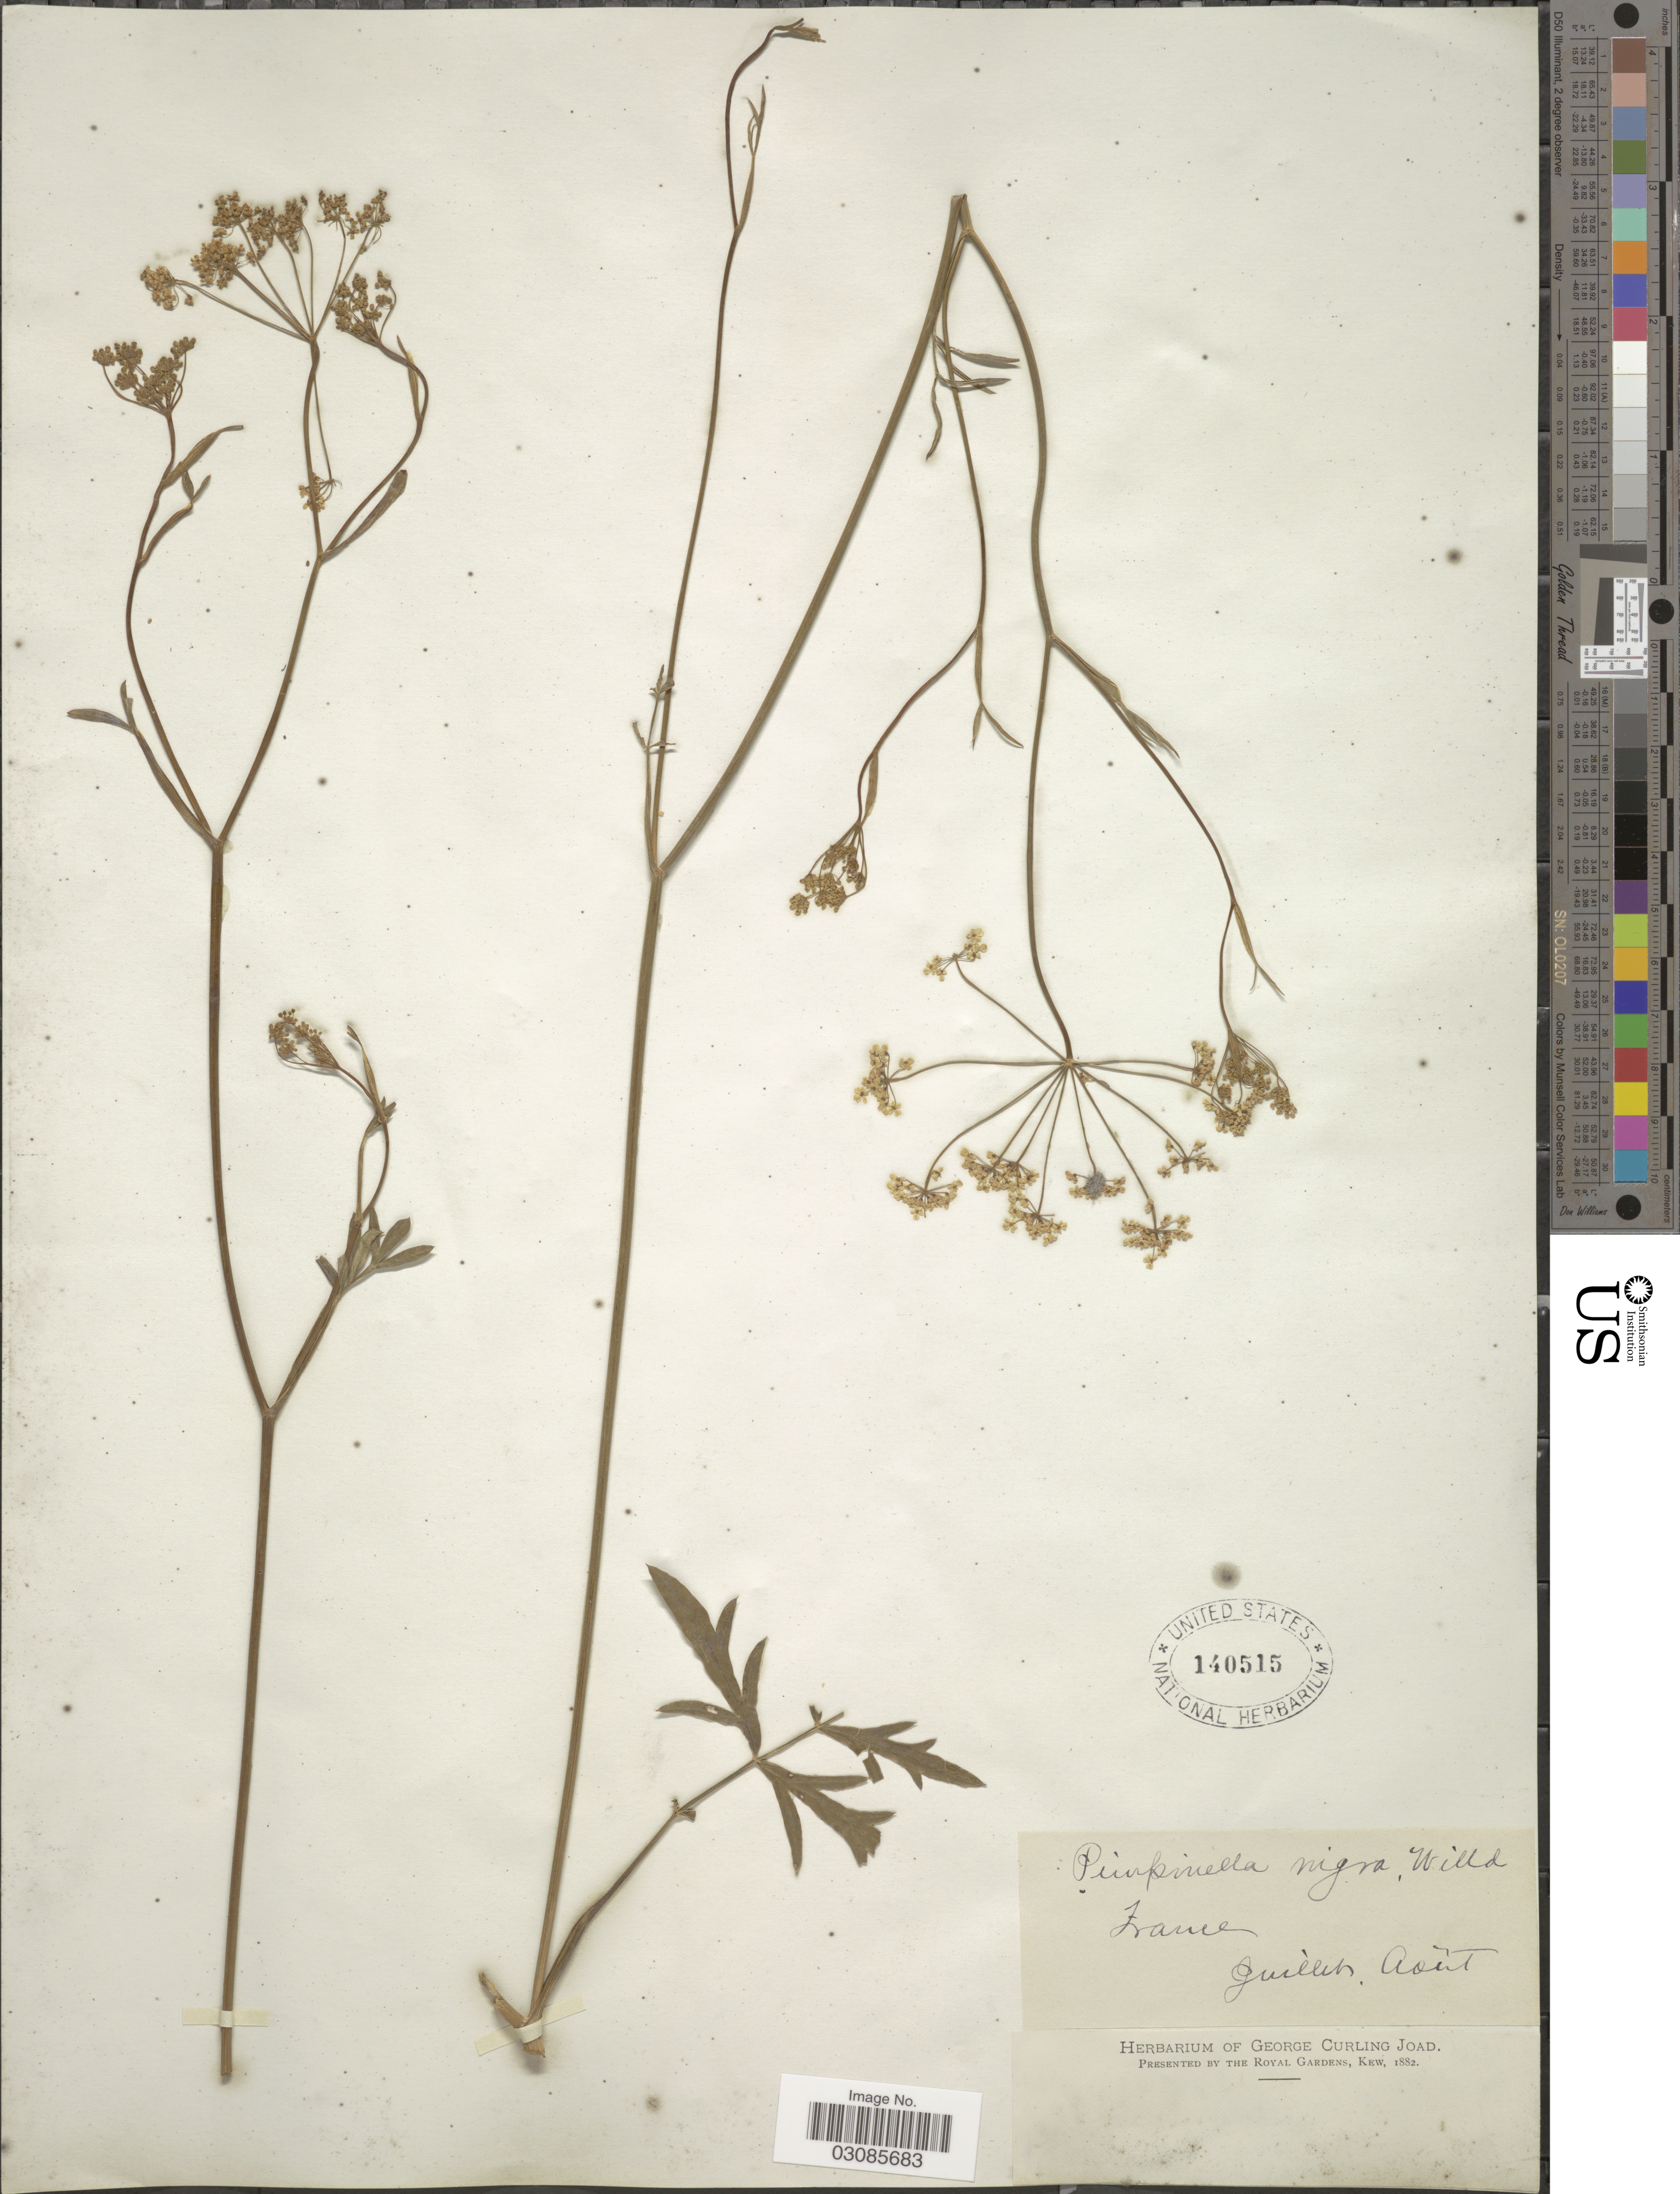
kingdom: Plantae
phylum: Tracheophyta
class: Magnoliopsida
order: Apiales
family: Apiaceae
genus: Pimpinella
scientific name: Pimpinella nigra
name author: Mill.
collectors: ex herb. George Curling Joad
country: France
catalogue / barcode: US 140515